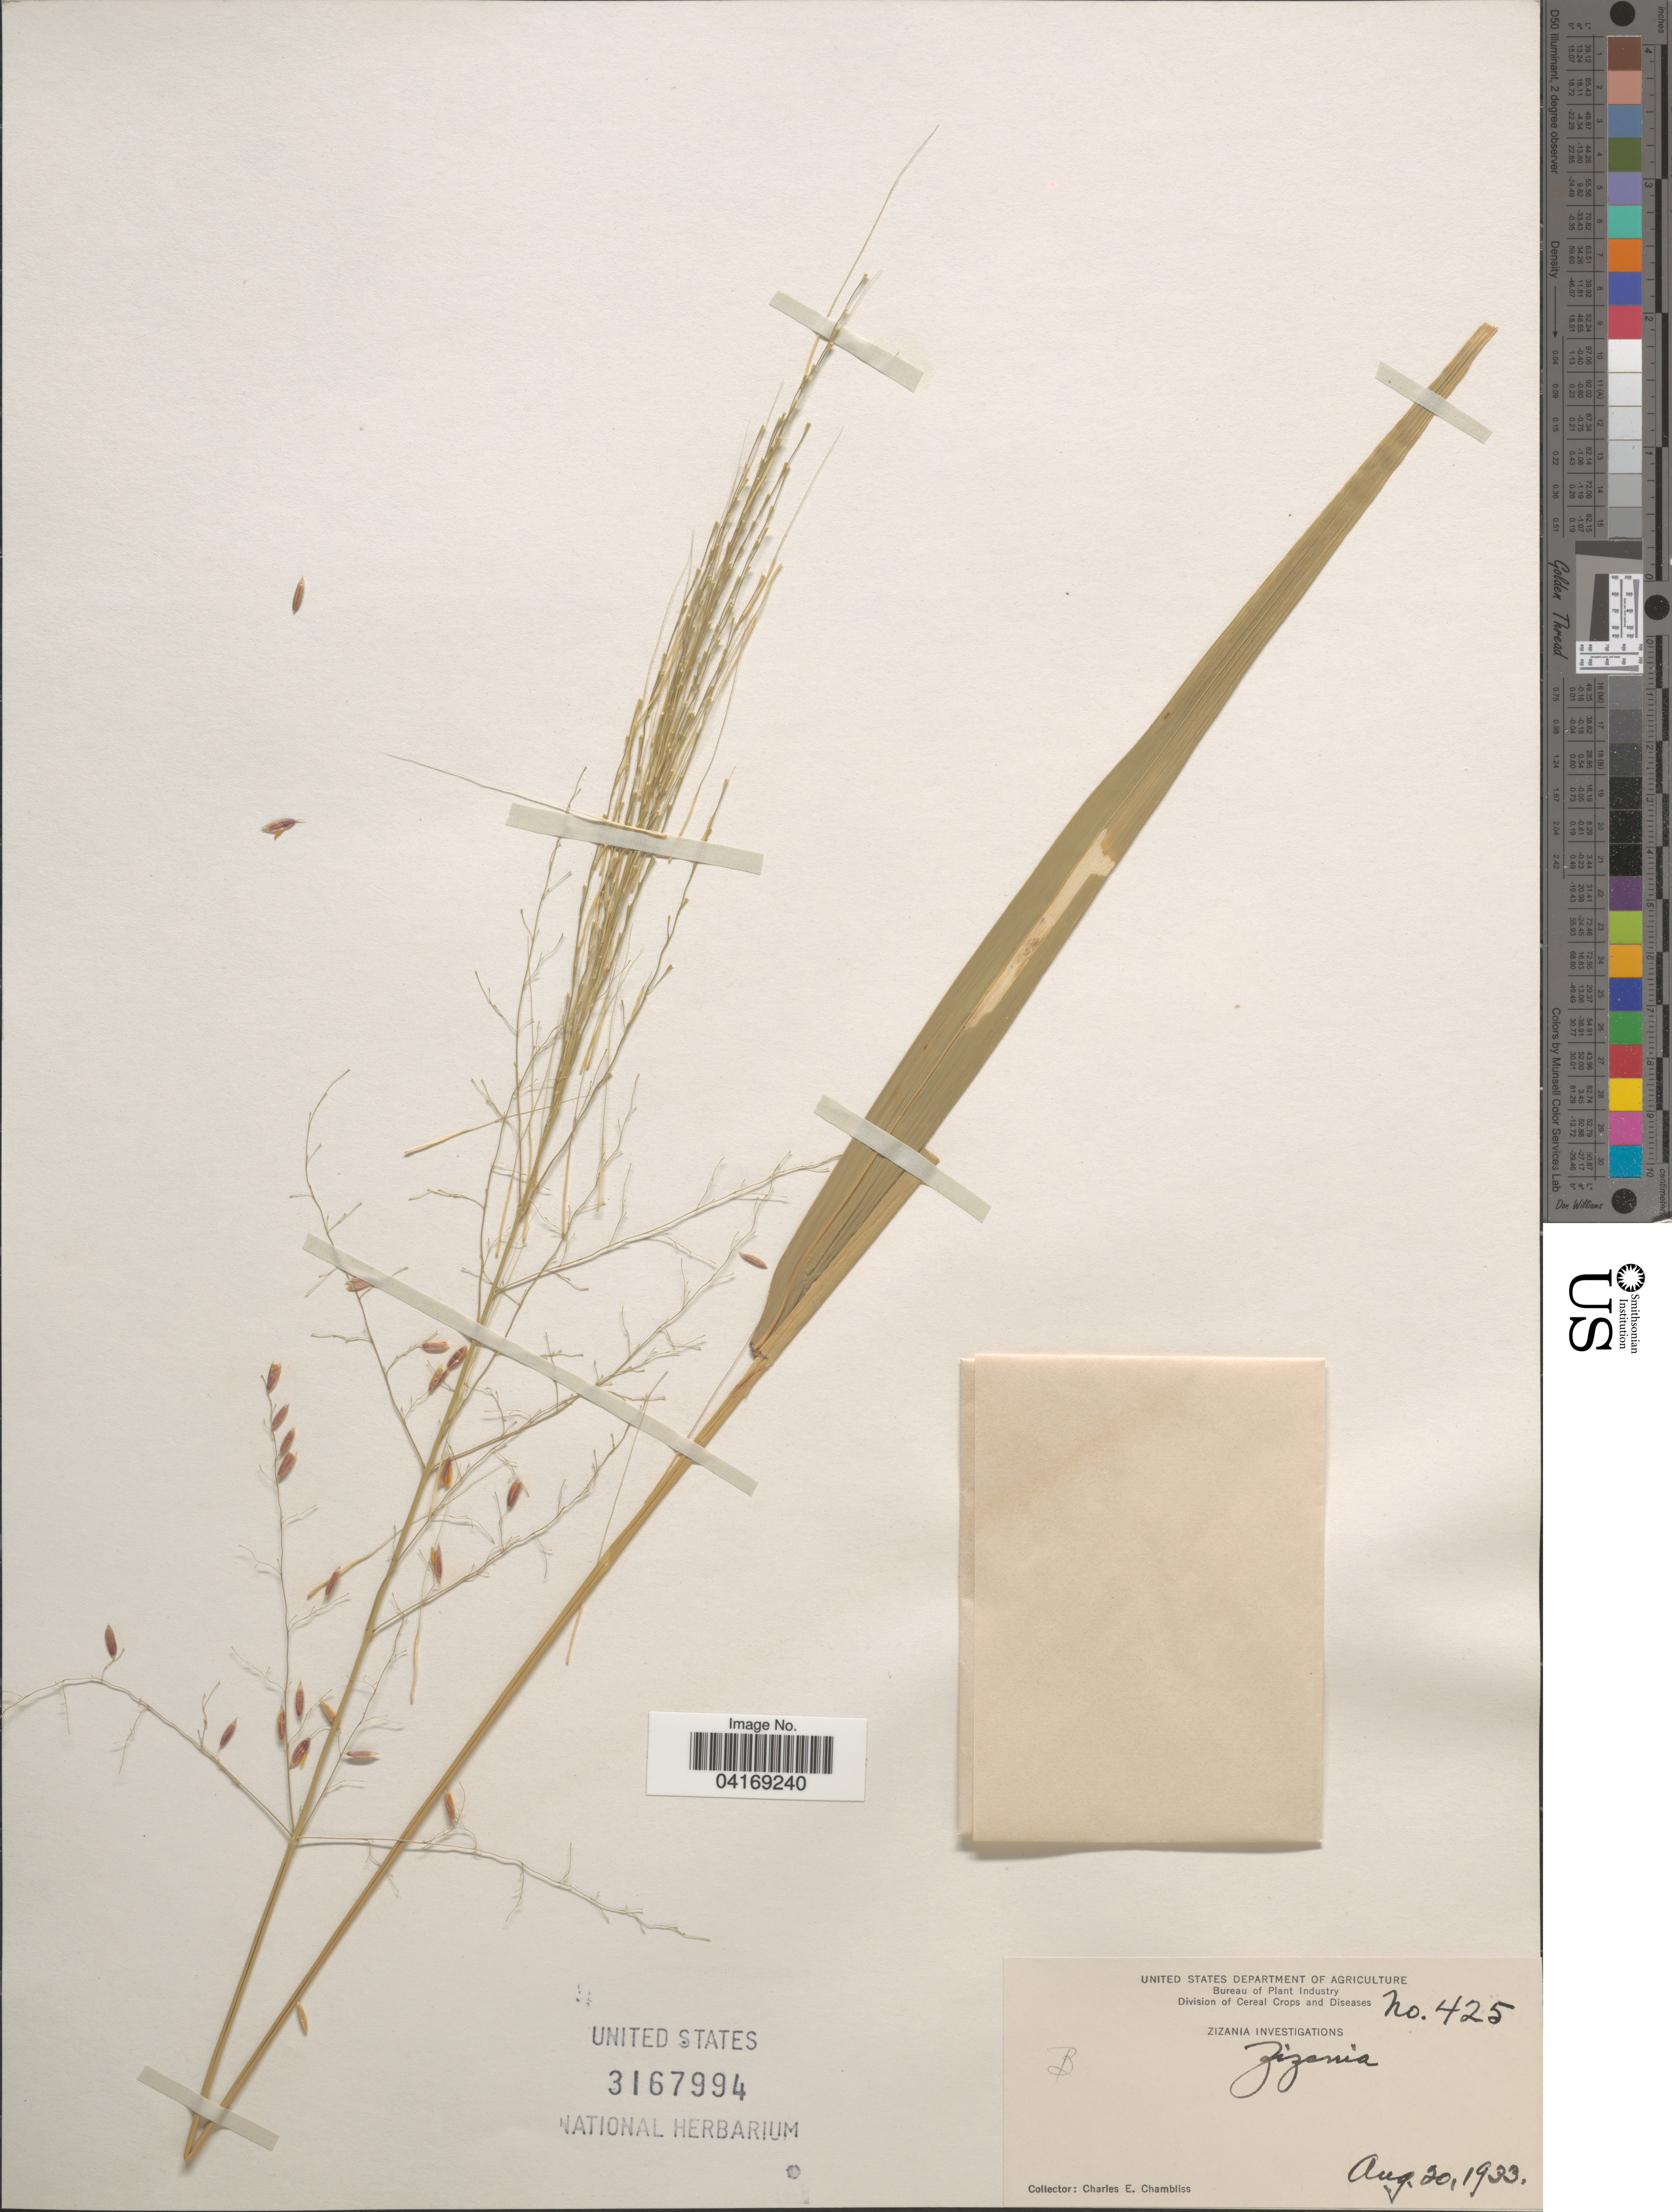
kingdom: Plantae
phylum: Tracheophyta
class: Liliopsida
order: Poales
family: Poaceae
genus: Zizania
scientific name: Zizania sp.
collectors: C. Chambliss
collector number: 425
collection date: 1933-08-20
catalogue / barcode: US 3167994